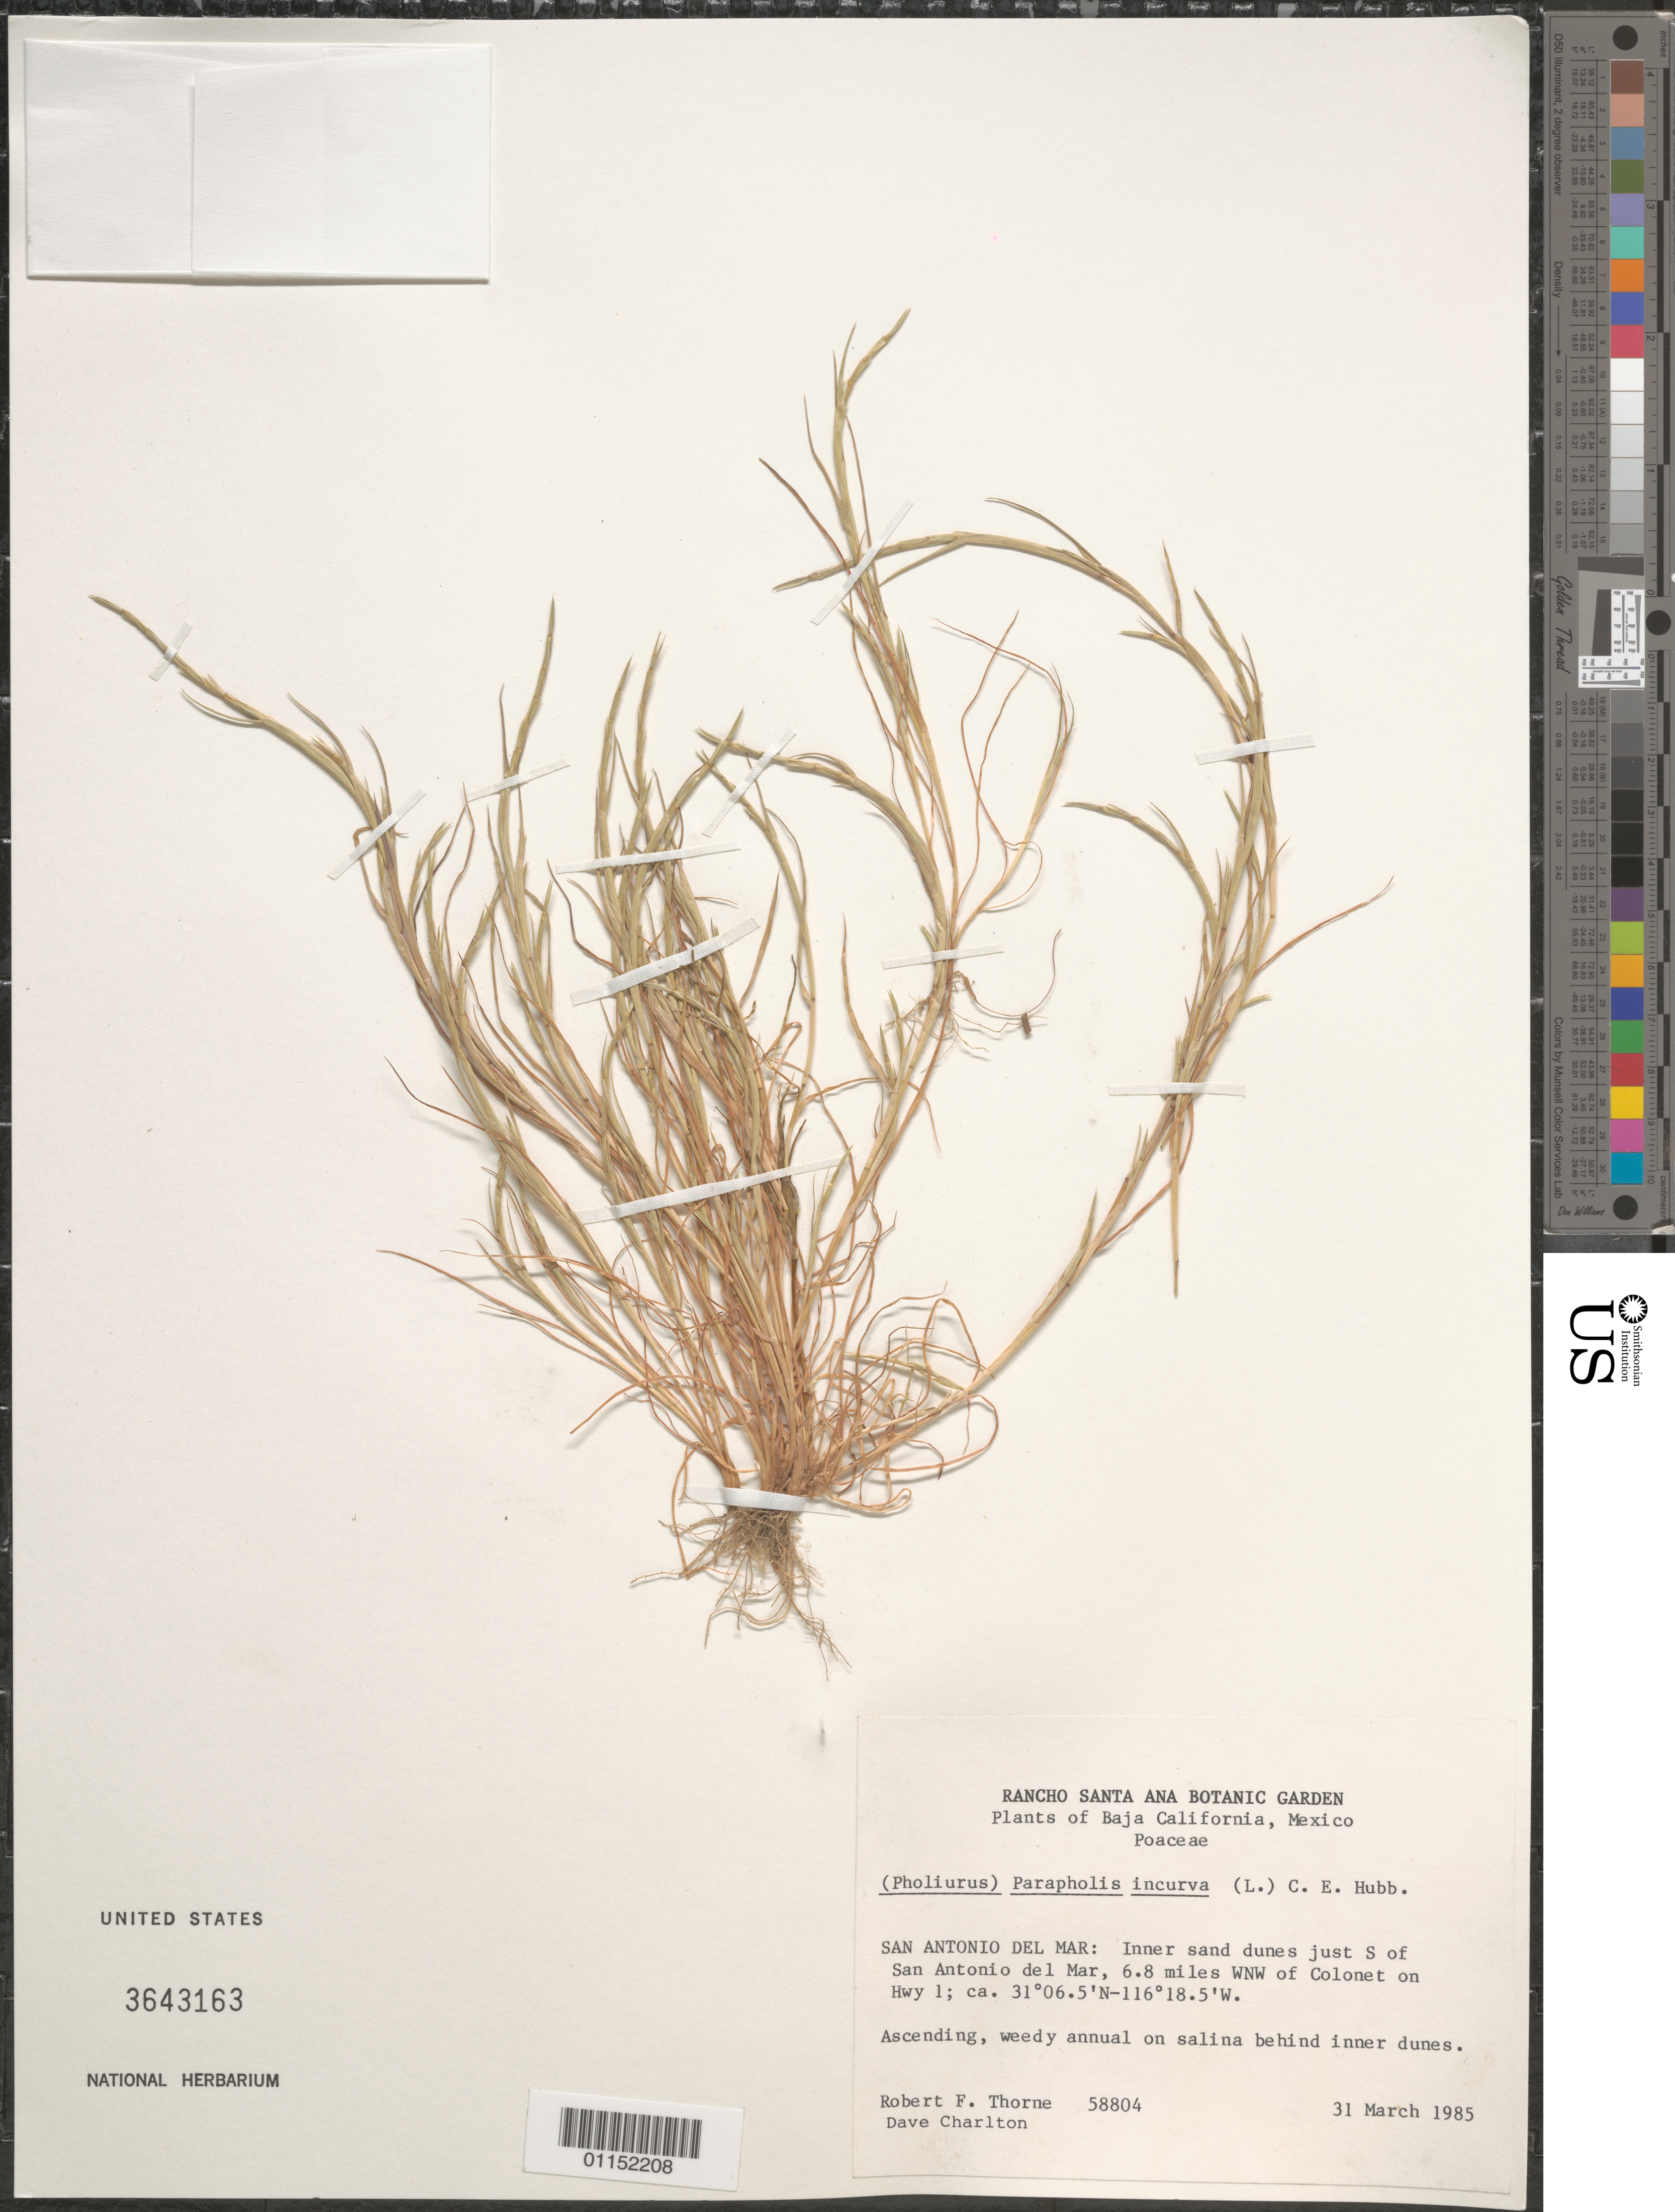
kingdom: Plantae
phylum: Tracheophyta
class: Liliopsida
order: Poales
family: Poaceae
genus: Parapholis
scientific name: Parapholis incurva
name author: (L.) C.E. Hubb.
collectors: R. F. Thorne & D. Charlton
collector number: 58804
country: Mexico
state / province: Baja California Sur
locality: San Antonio del Mar, inner sandunes, S of Hwy 1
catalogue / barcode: US 3643163